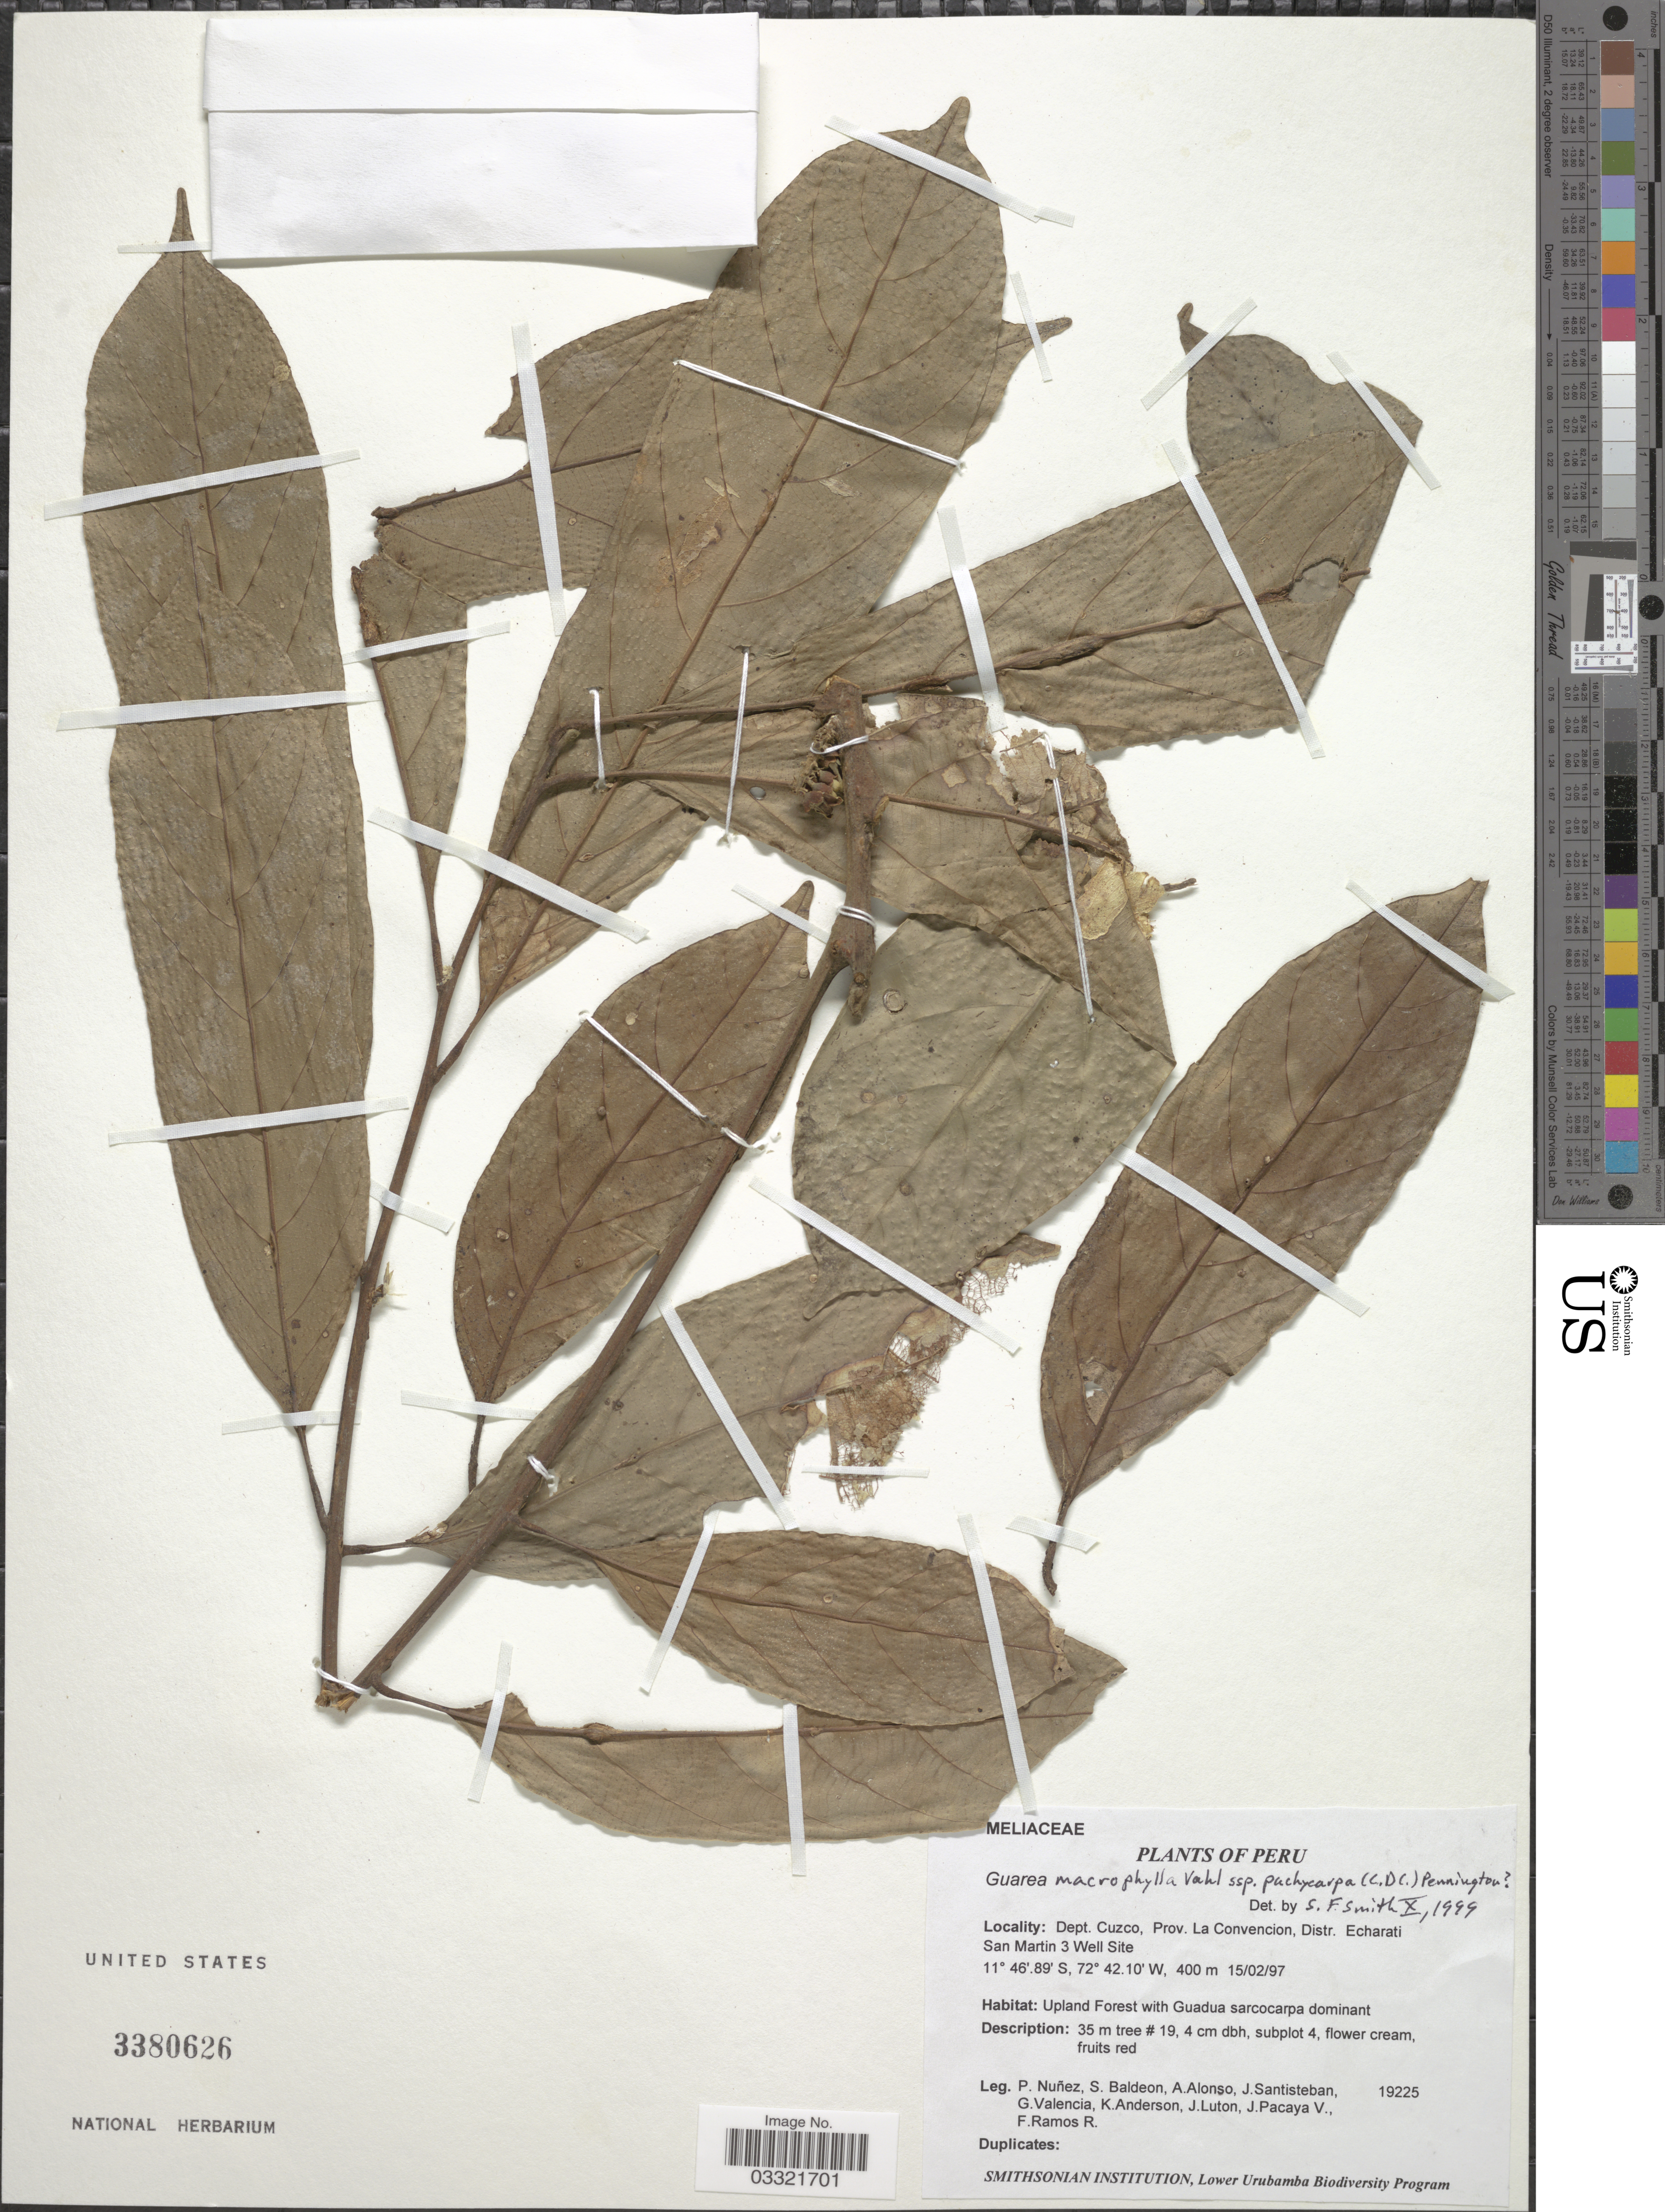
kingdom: Plantae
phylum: Tracheophyta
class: Magnoliopsida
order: Sapindales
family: Meliaceae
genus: Guarea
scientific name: Guarea macrophylla subsp. pachycarpa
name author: (C. DC.) T.D. Penn.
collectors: P. Nuñez V., S. Baldeon, A. Alonso, J. Santisteban & et al.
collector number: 19225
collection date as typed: Transcribed d/m/y: 15/2/97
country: Peru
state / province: Cusco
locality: Dept. Cuzco, Prov. La Convencion, Distr. Echarati. San Martin 3 Well Site.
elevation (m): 400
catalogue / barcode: US 3380626